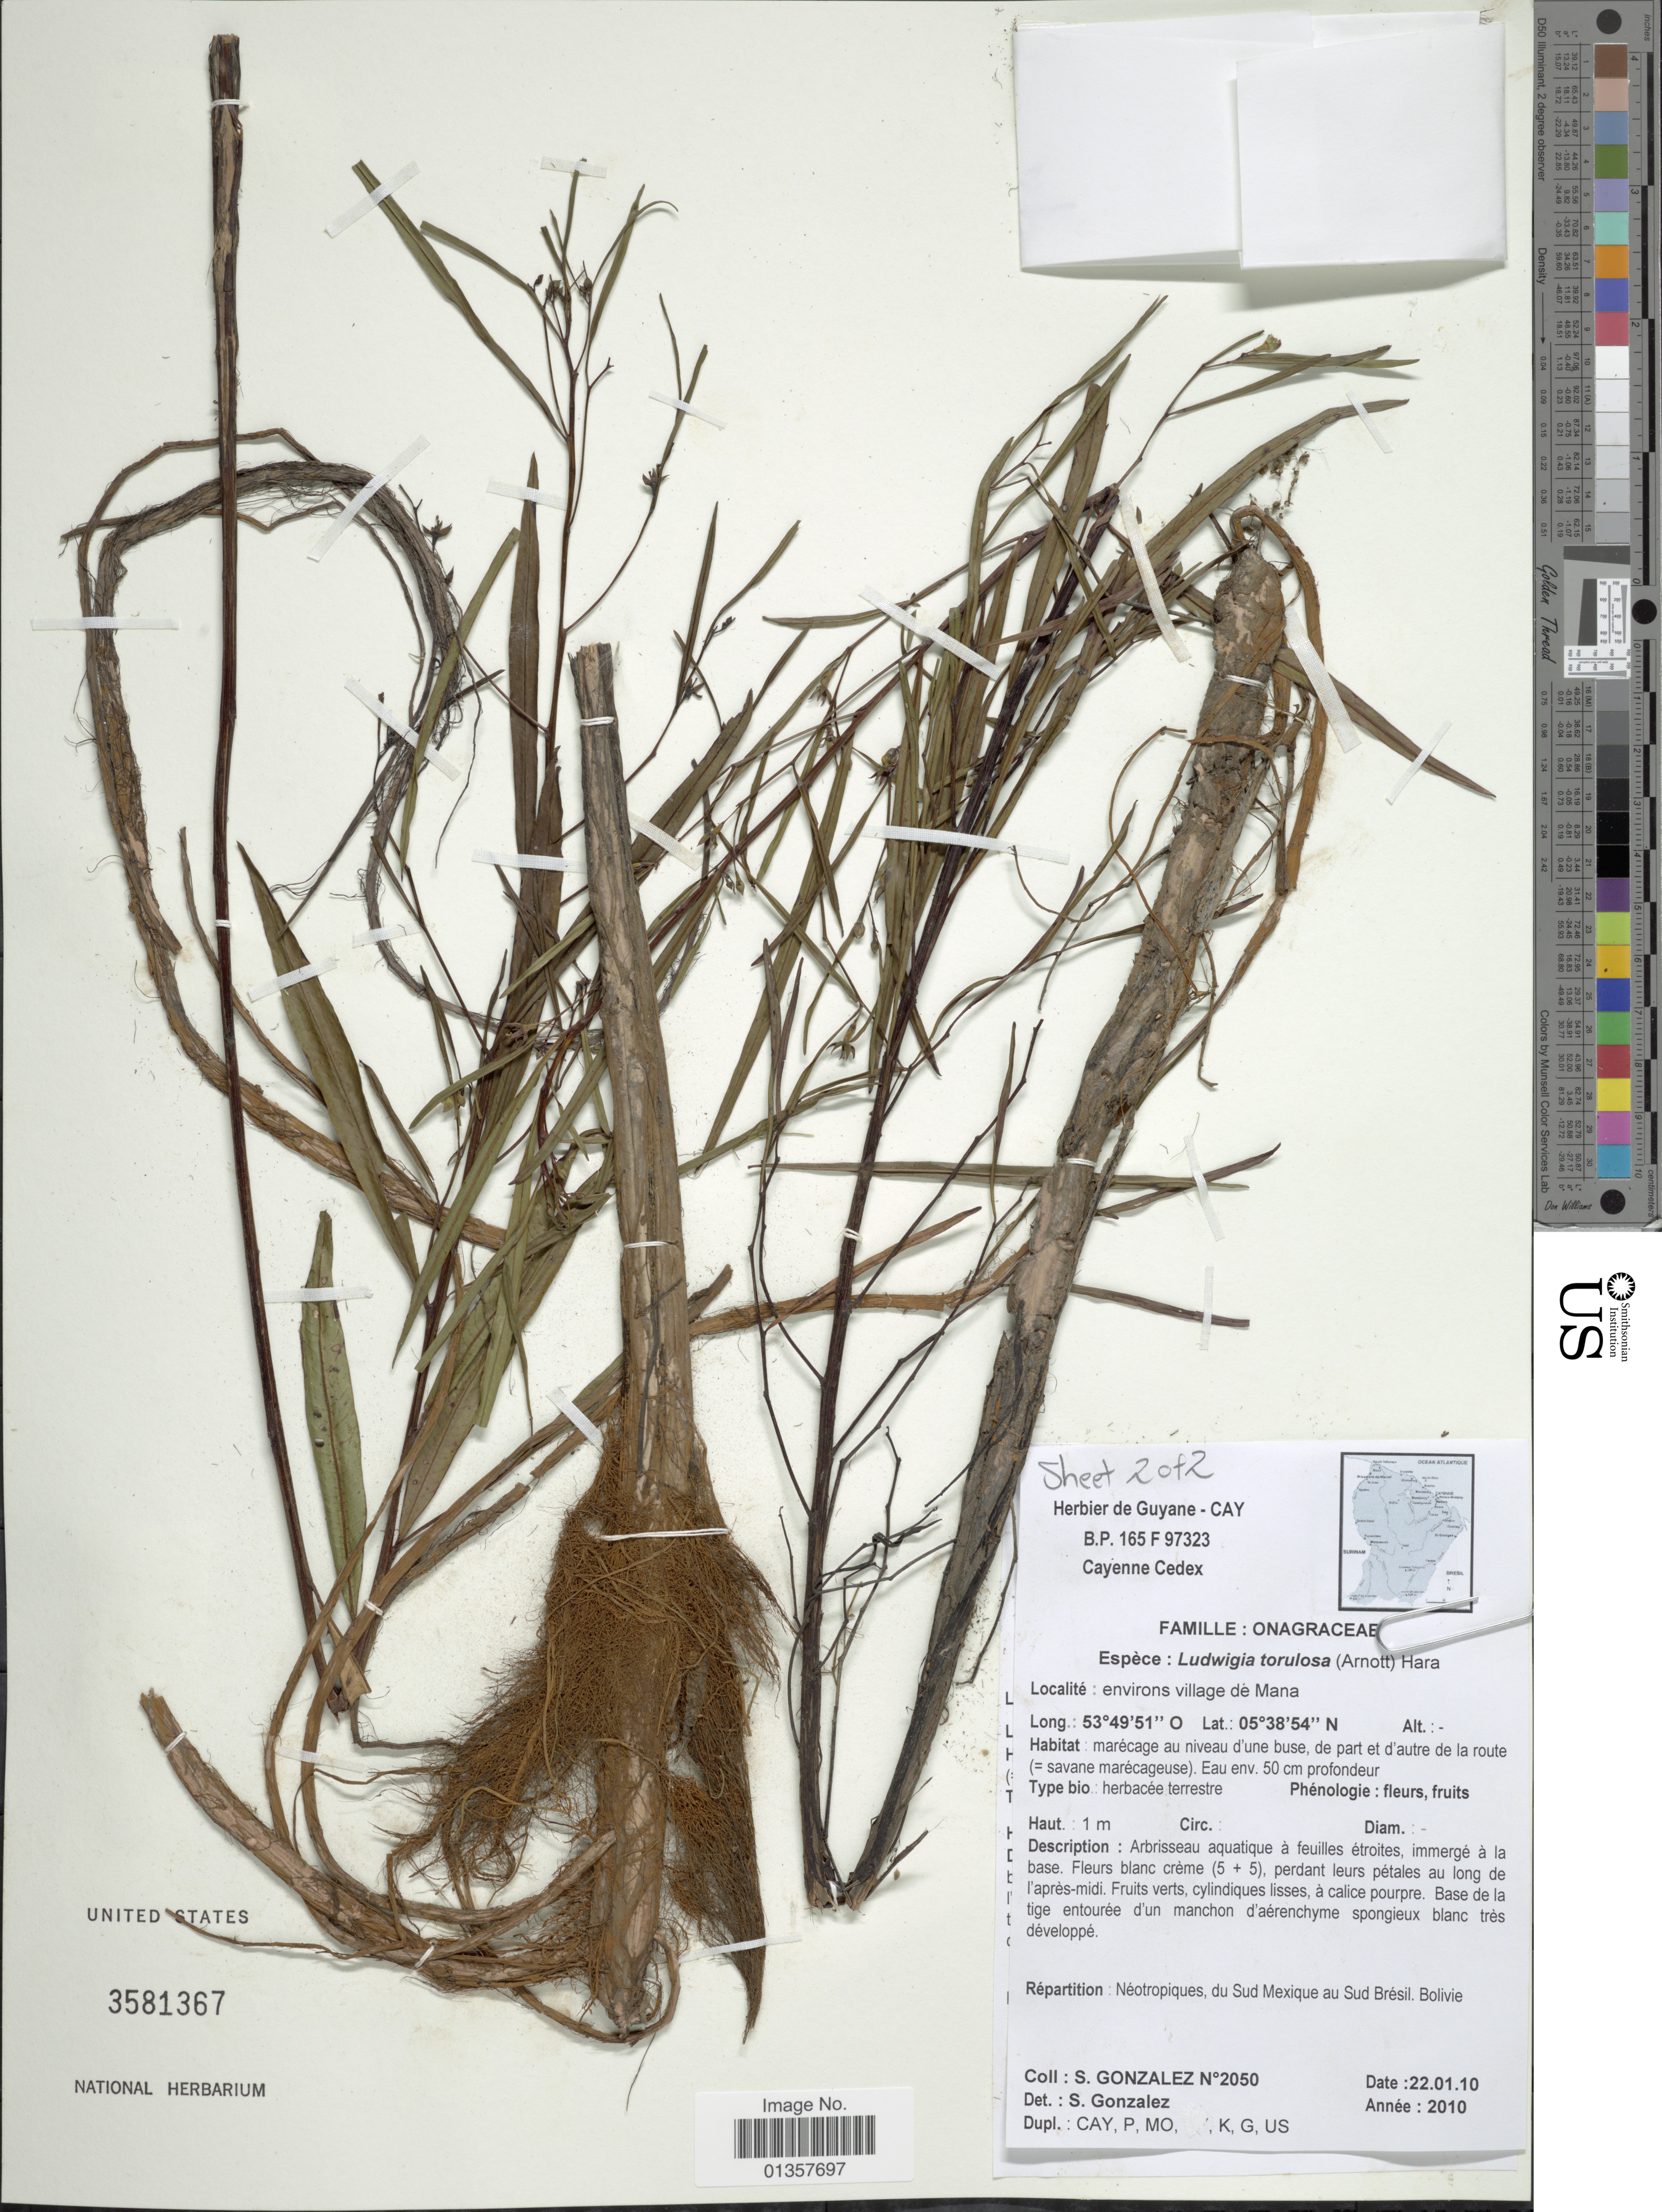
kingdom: Plantae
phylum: Tracheophyta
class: Magnoliopsida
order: Myrtales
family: Onagraceae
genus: Ludwigia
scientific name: Ludwigia torulosa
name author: (Arn.) H. Hara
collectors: S. Gonzalez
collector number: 2050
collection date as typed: Transcribed d/m/y: 22/1/10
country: French Guiana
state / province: Cayenne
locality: Environs village de Mana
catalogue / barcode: US 3581367